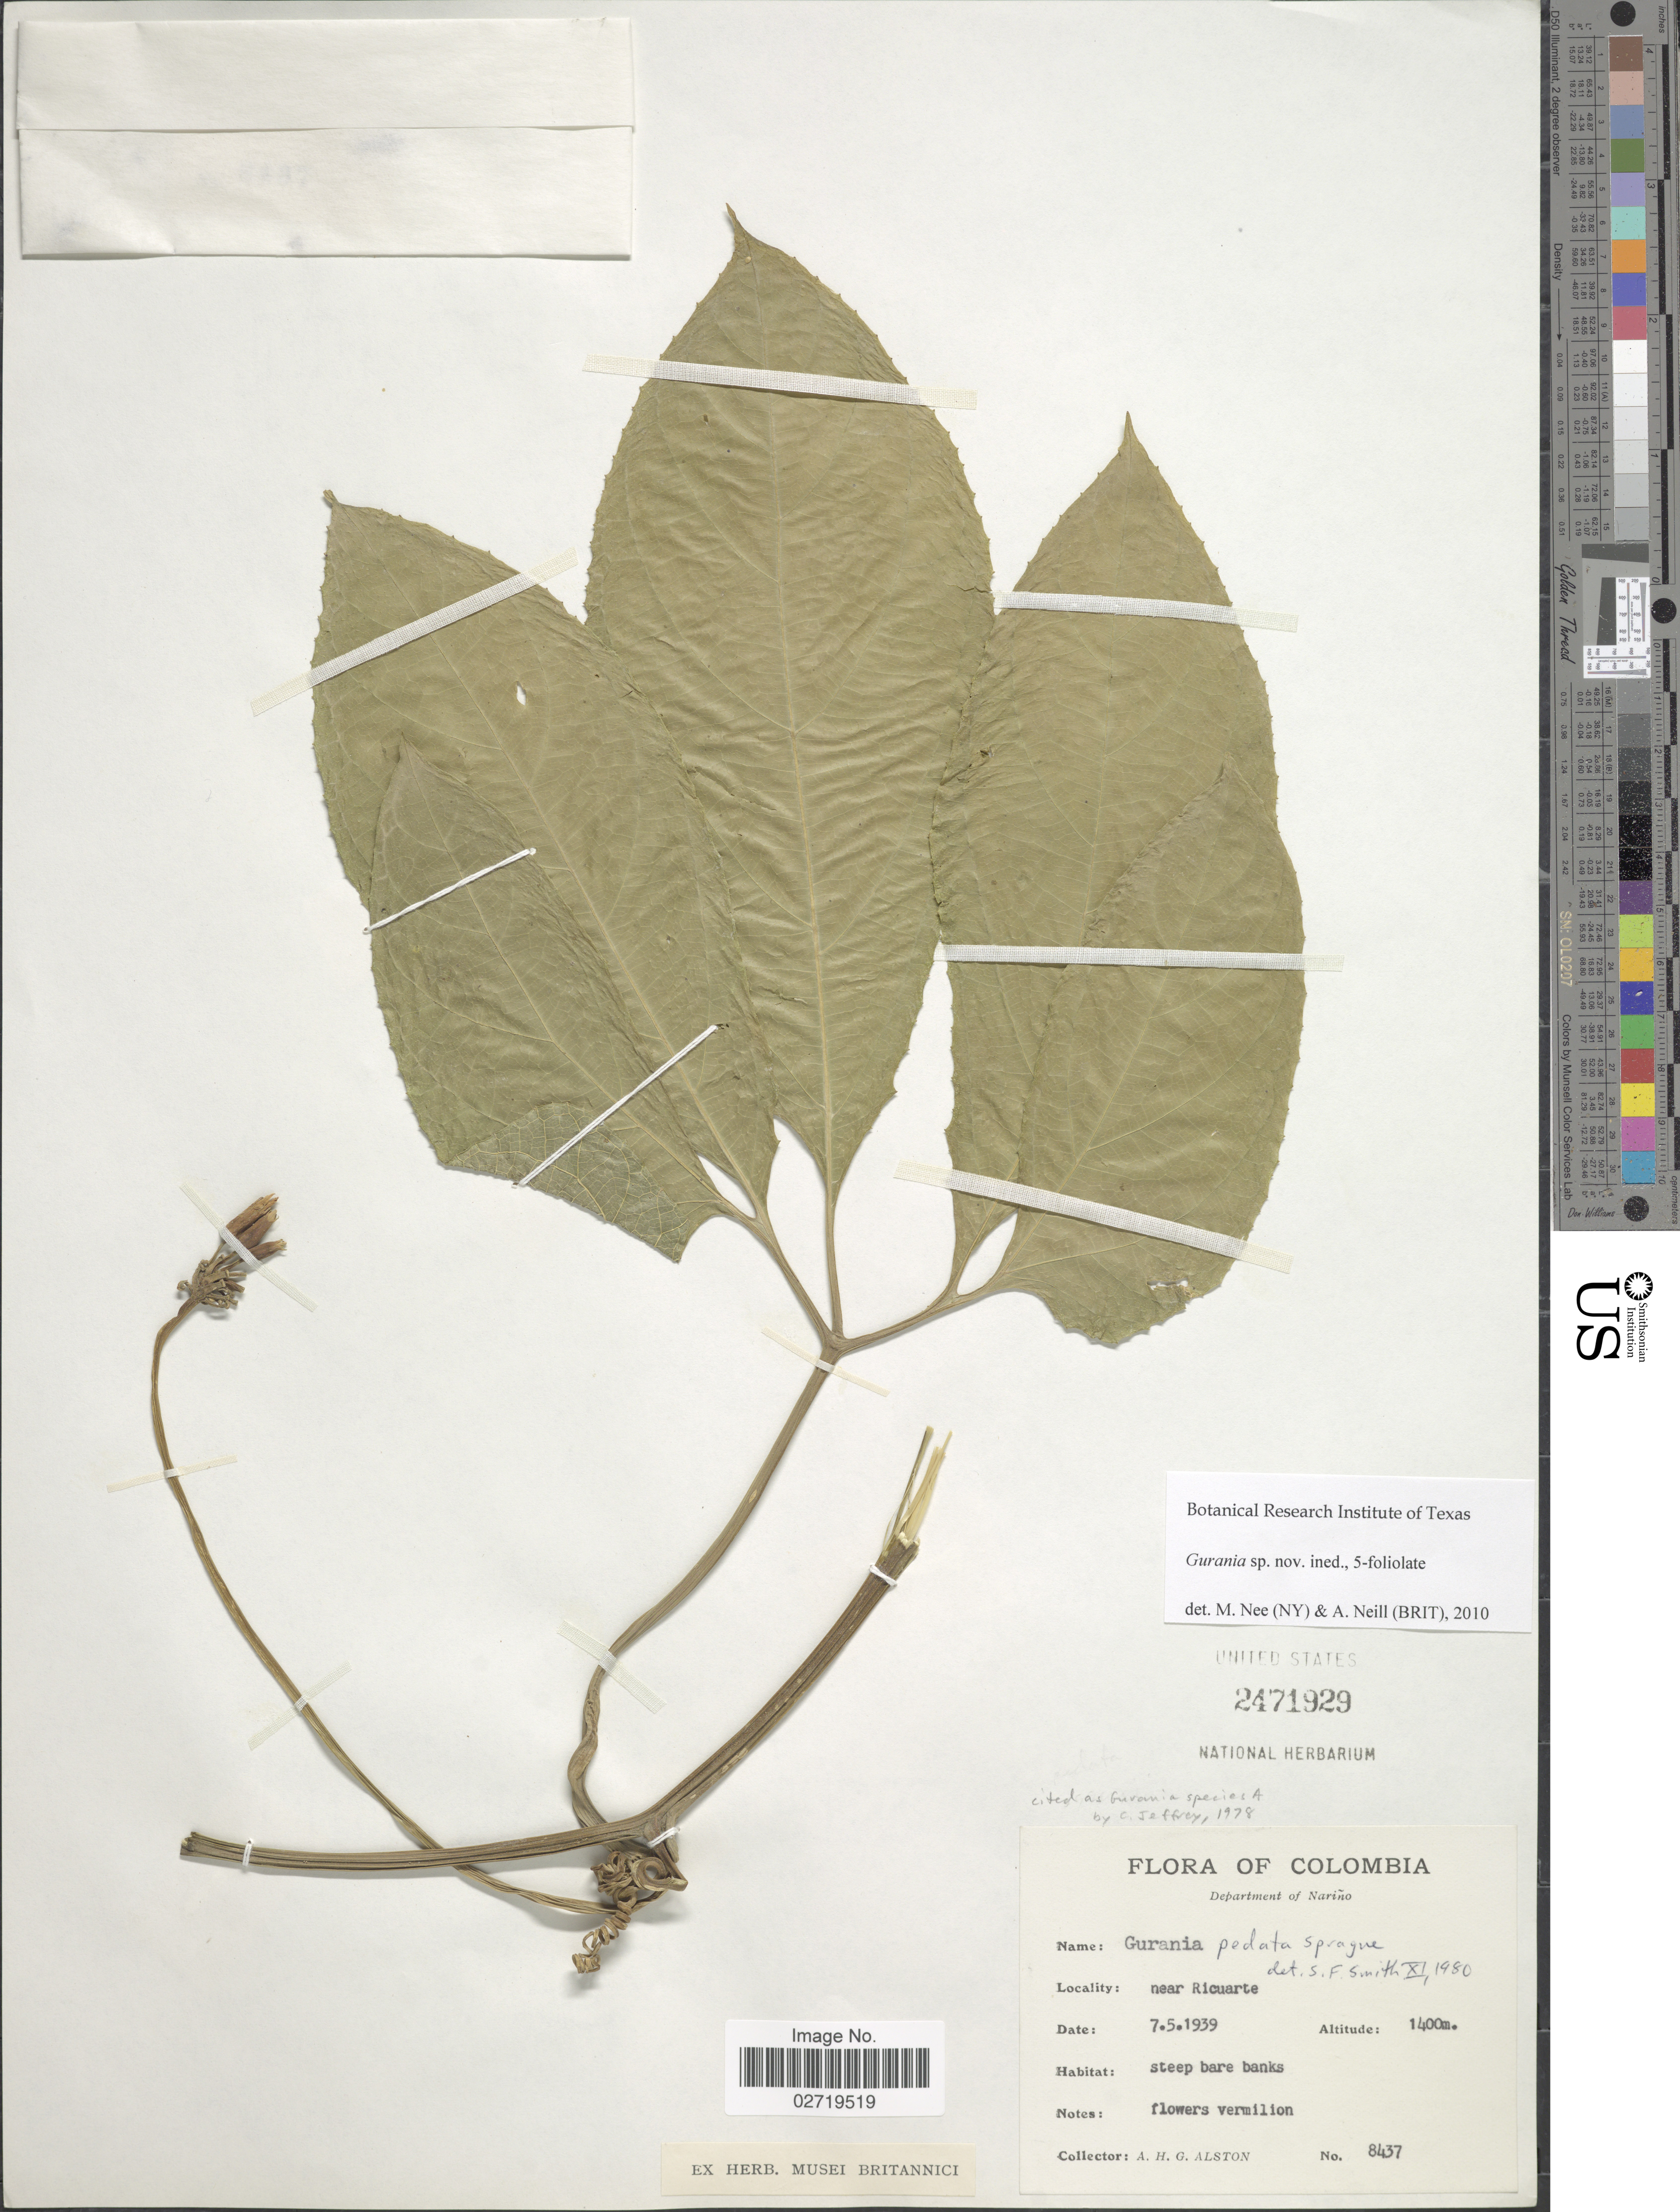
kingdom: Plantae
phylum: Tracheophyta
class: Magnoliopsida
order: Cucurbitales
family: Cucurbitaceae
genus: Gurania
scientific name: Gurania sp.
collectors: A. H. Alston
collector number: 8437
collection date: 1939-05-07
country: Colombia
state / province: Nariño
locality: Near Ricaurte steep bare banks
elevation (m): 1400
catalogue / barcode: US 2471929